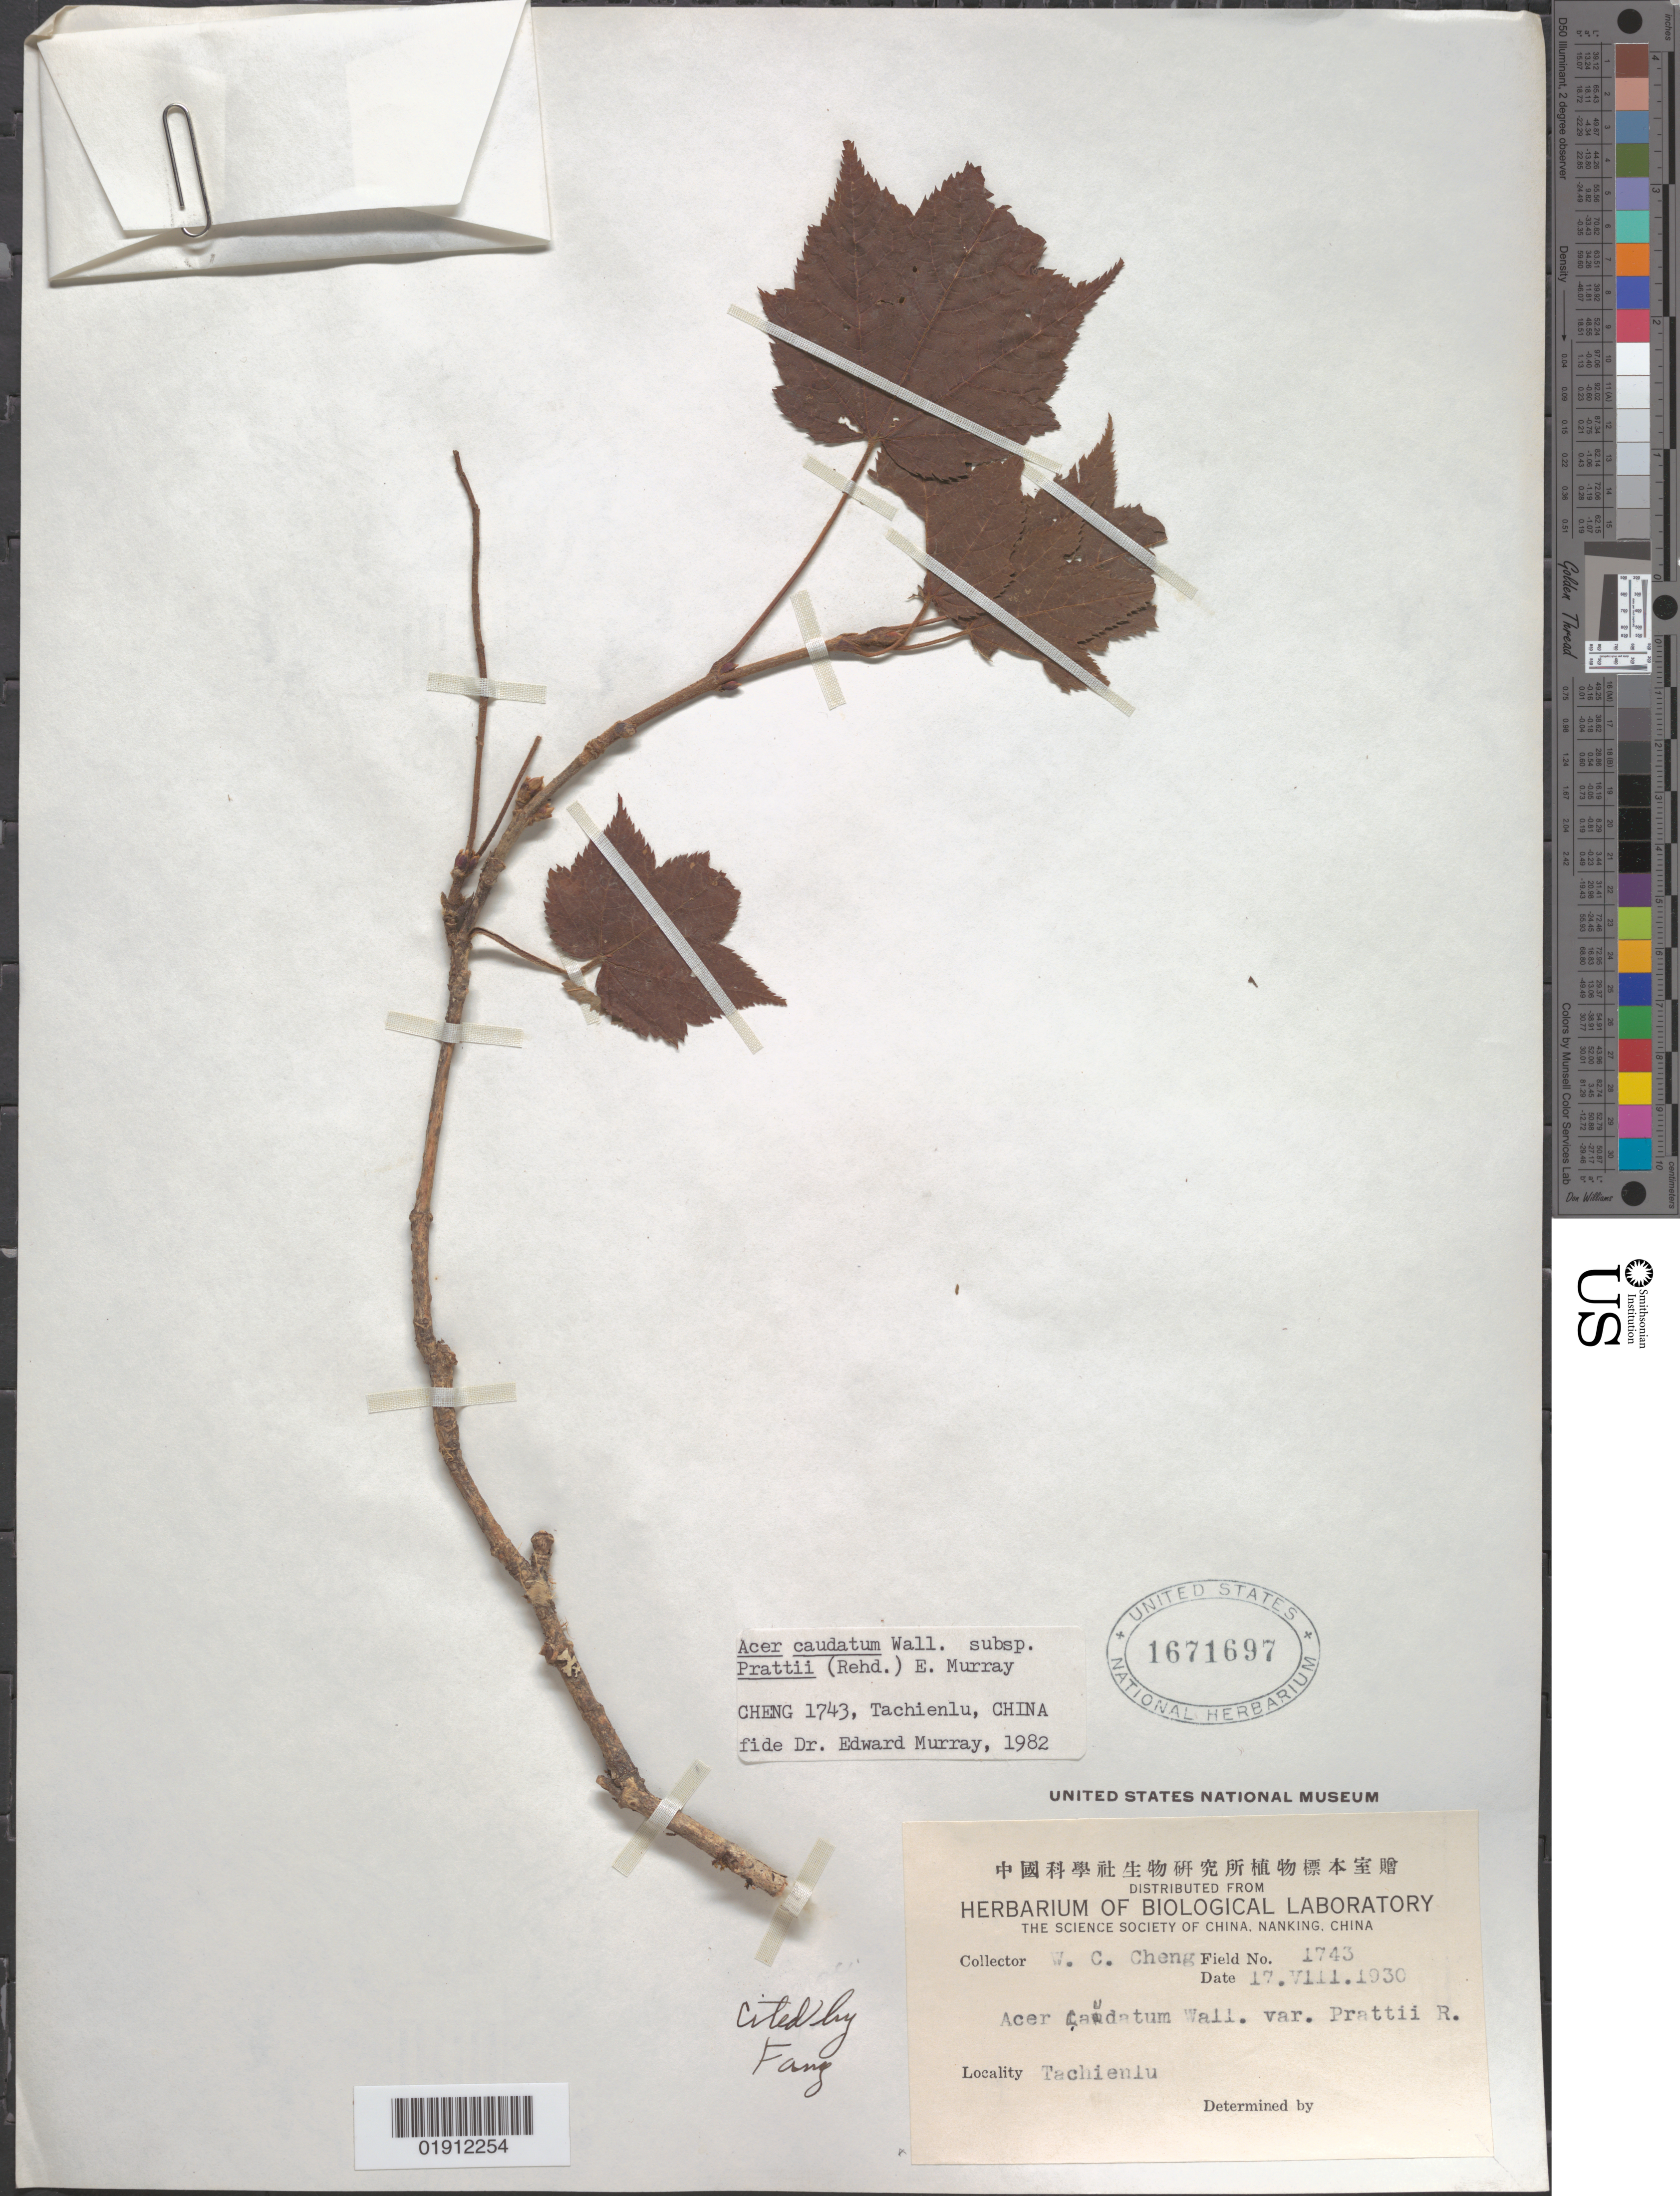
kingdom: Plantae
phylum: Tracheophyta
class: Magnoliopsida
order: Sapindales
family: Sapindaceae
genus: Acer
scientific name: Acer caudatum subsp. prattii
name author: (Rehder) A.E. Murray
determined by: Murray, Edward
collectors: W. C. Cheng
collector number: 1743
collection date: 1930-08-17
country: China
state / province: Sichuan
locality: Tachienlu [Kangding]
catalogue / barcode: US 1671697